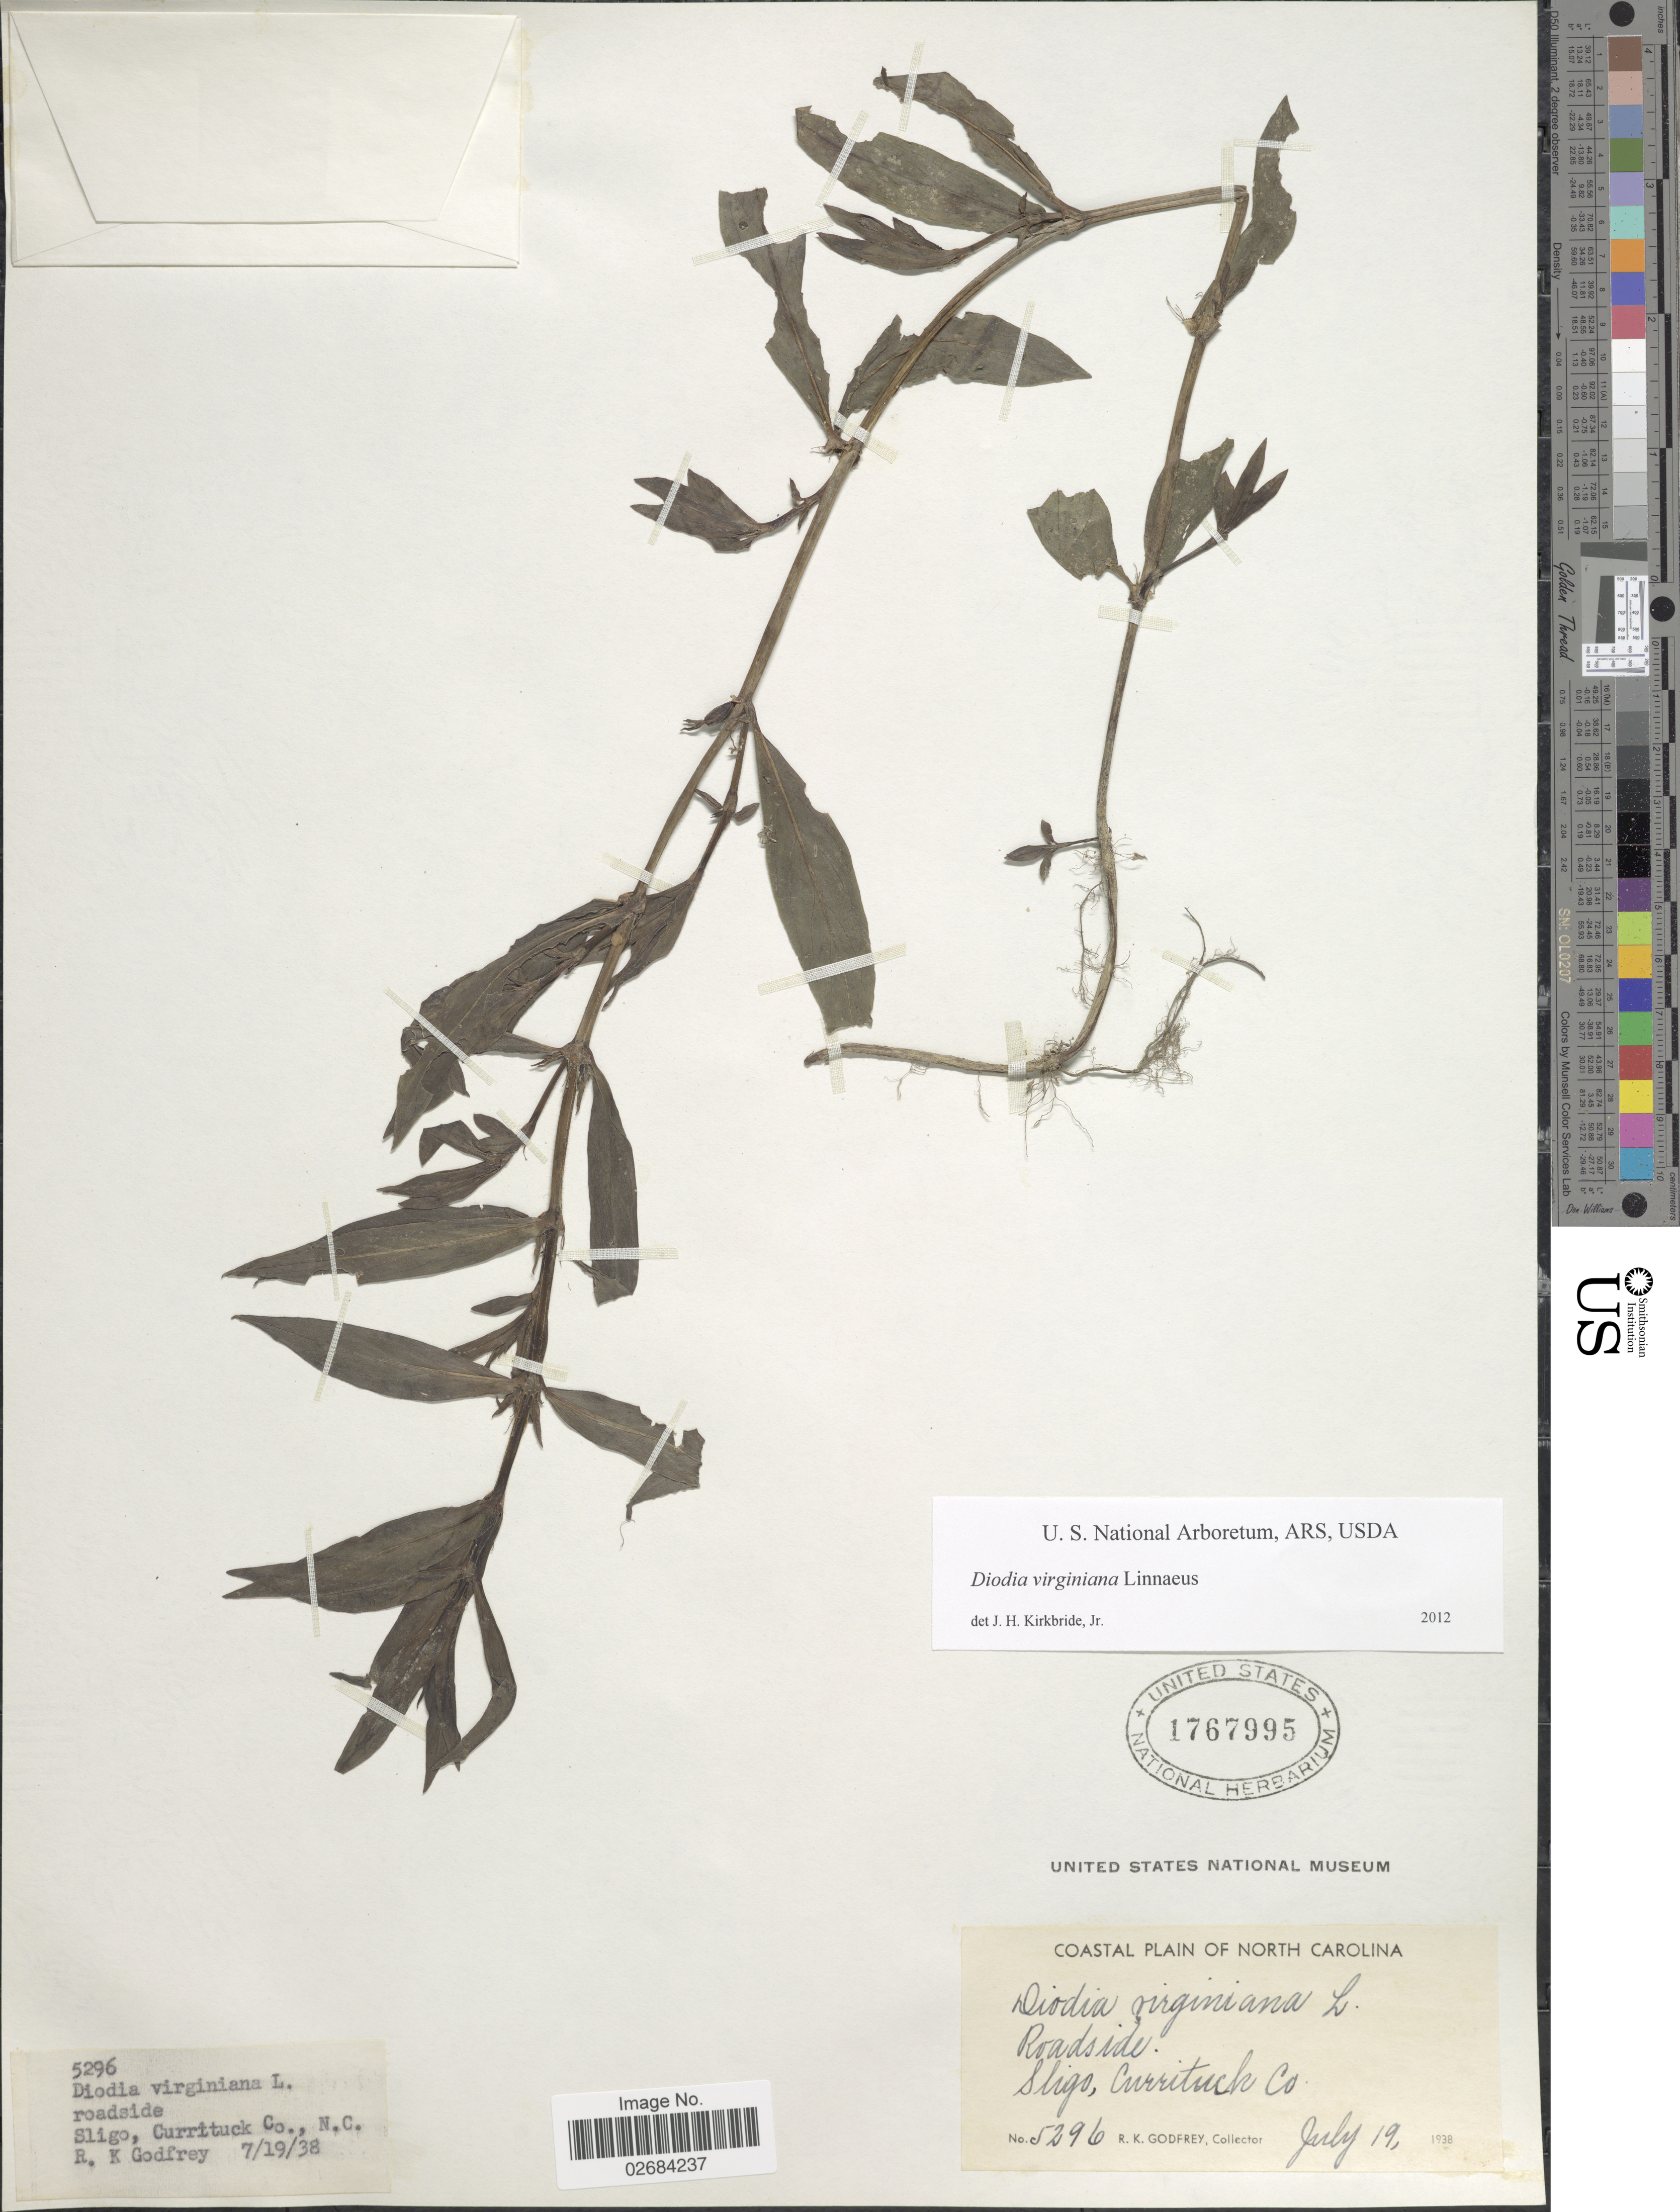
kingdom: Plantae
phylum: Tracheophyta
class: Magnoliopsida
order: Gentianales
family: Rubiaceae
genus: Diodia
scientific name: Diodia virginiana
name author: L.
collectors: R. K. Godfrey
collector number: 5296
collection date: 1938-07-19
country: United States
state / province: North Carolina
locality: Sligo, Currituck Co.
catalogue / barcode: US 1767995